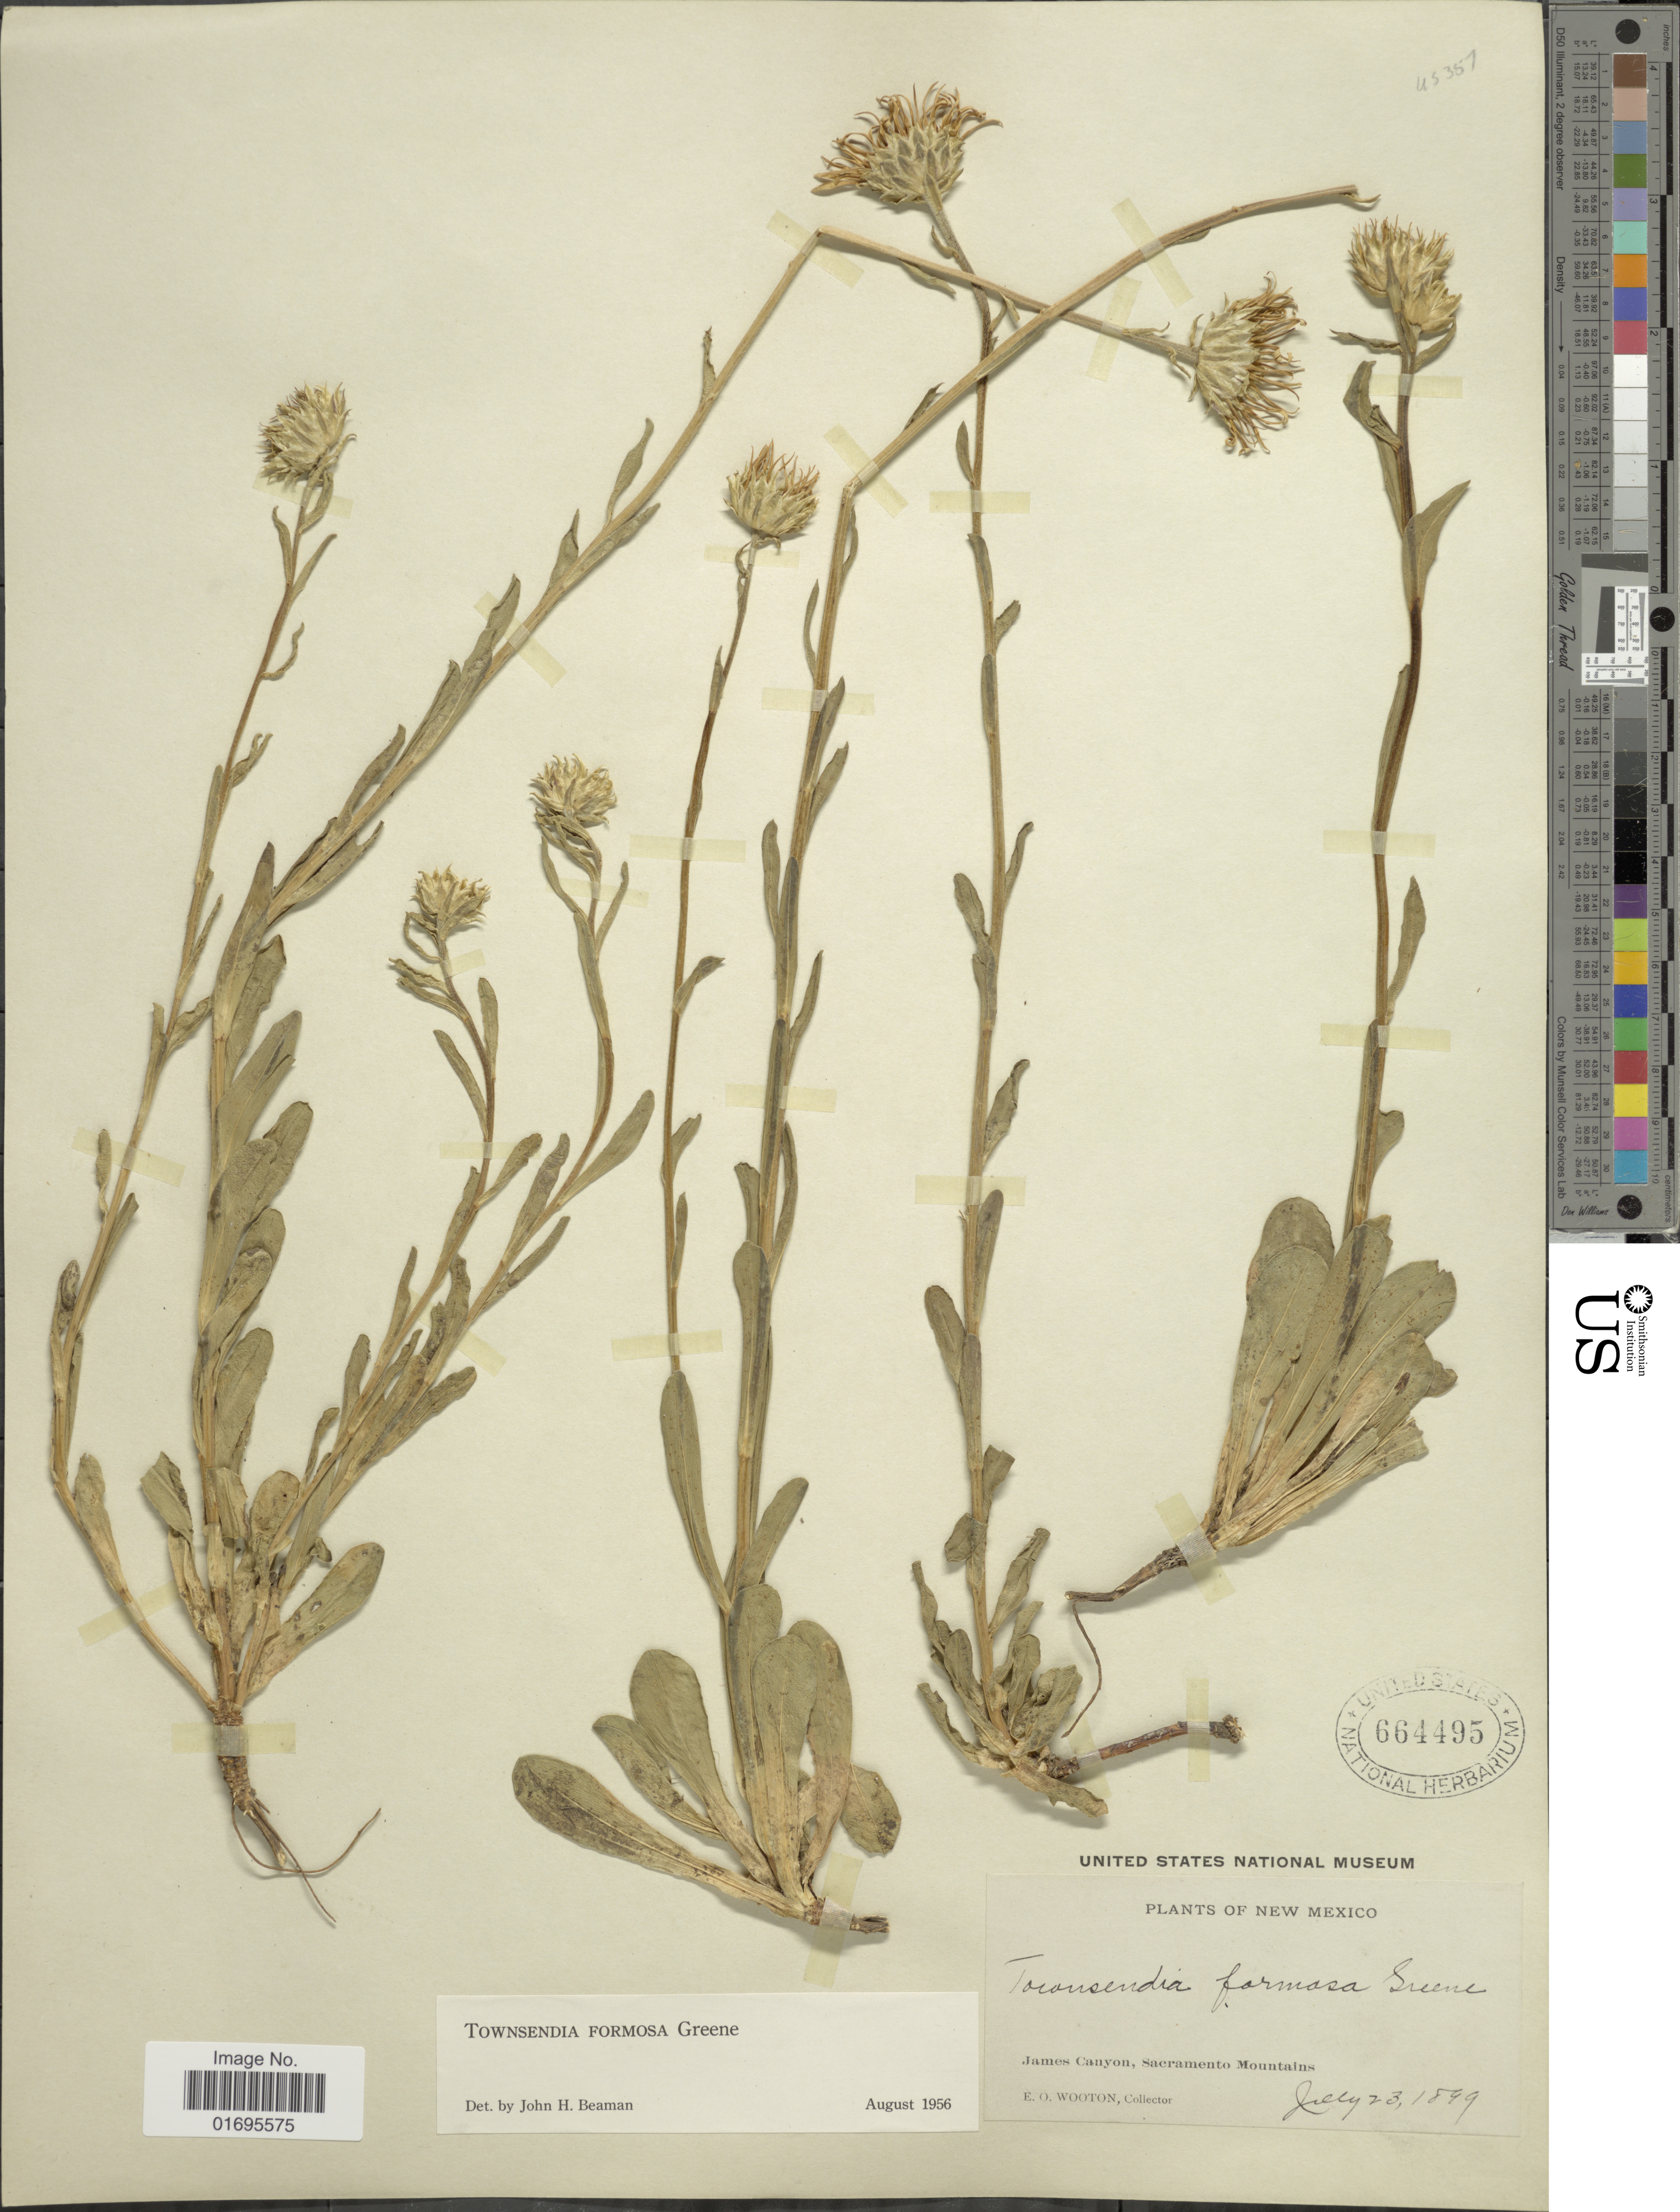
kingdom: Plantae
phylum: Tracheophyta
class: Magnoliopsida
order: Asterales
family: Asteraceae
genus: Townsendia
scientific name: Townsendia formosa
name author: Greene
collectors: E. O. Wooton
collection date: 1899-07-23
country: United States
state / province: New Mexico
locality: James Canyon, Sacramento Mountains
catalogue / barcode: US 664495